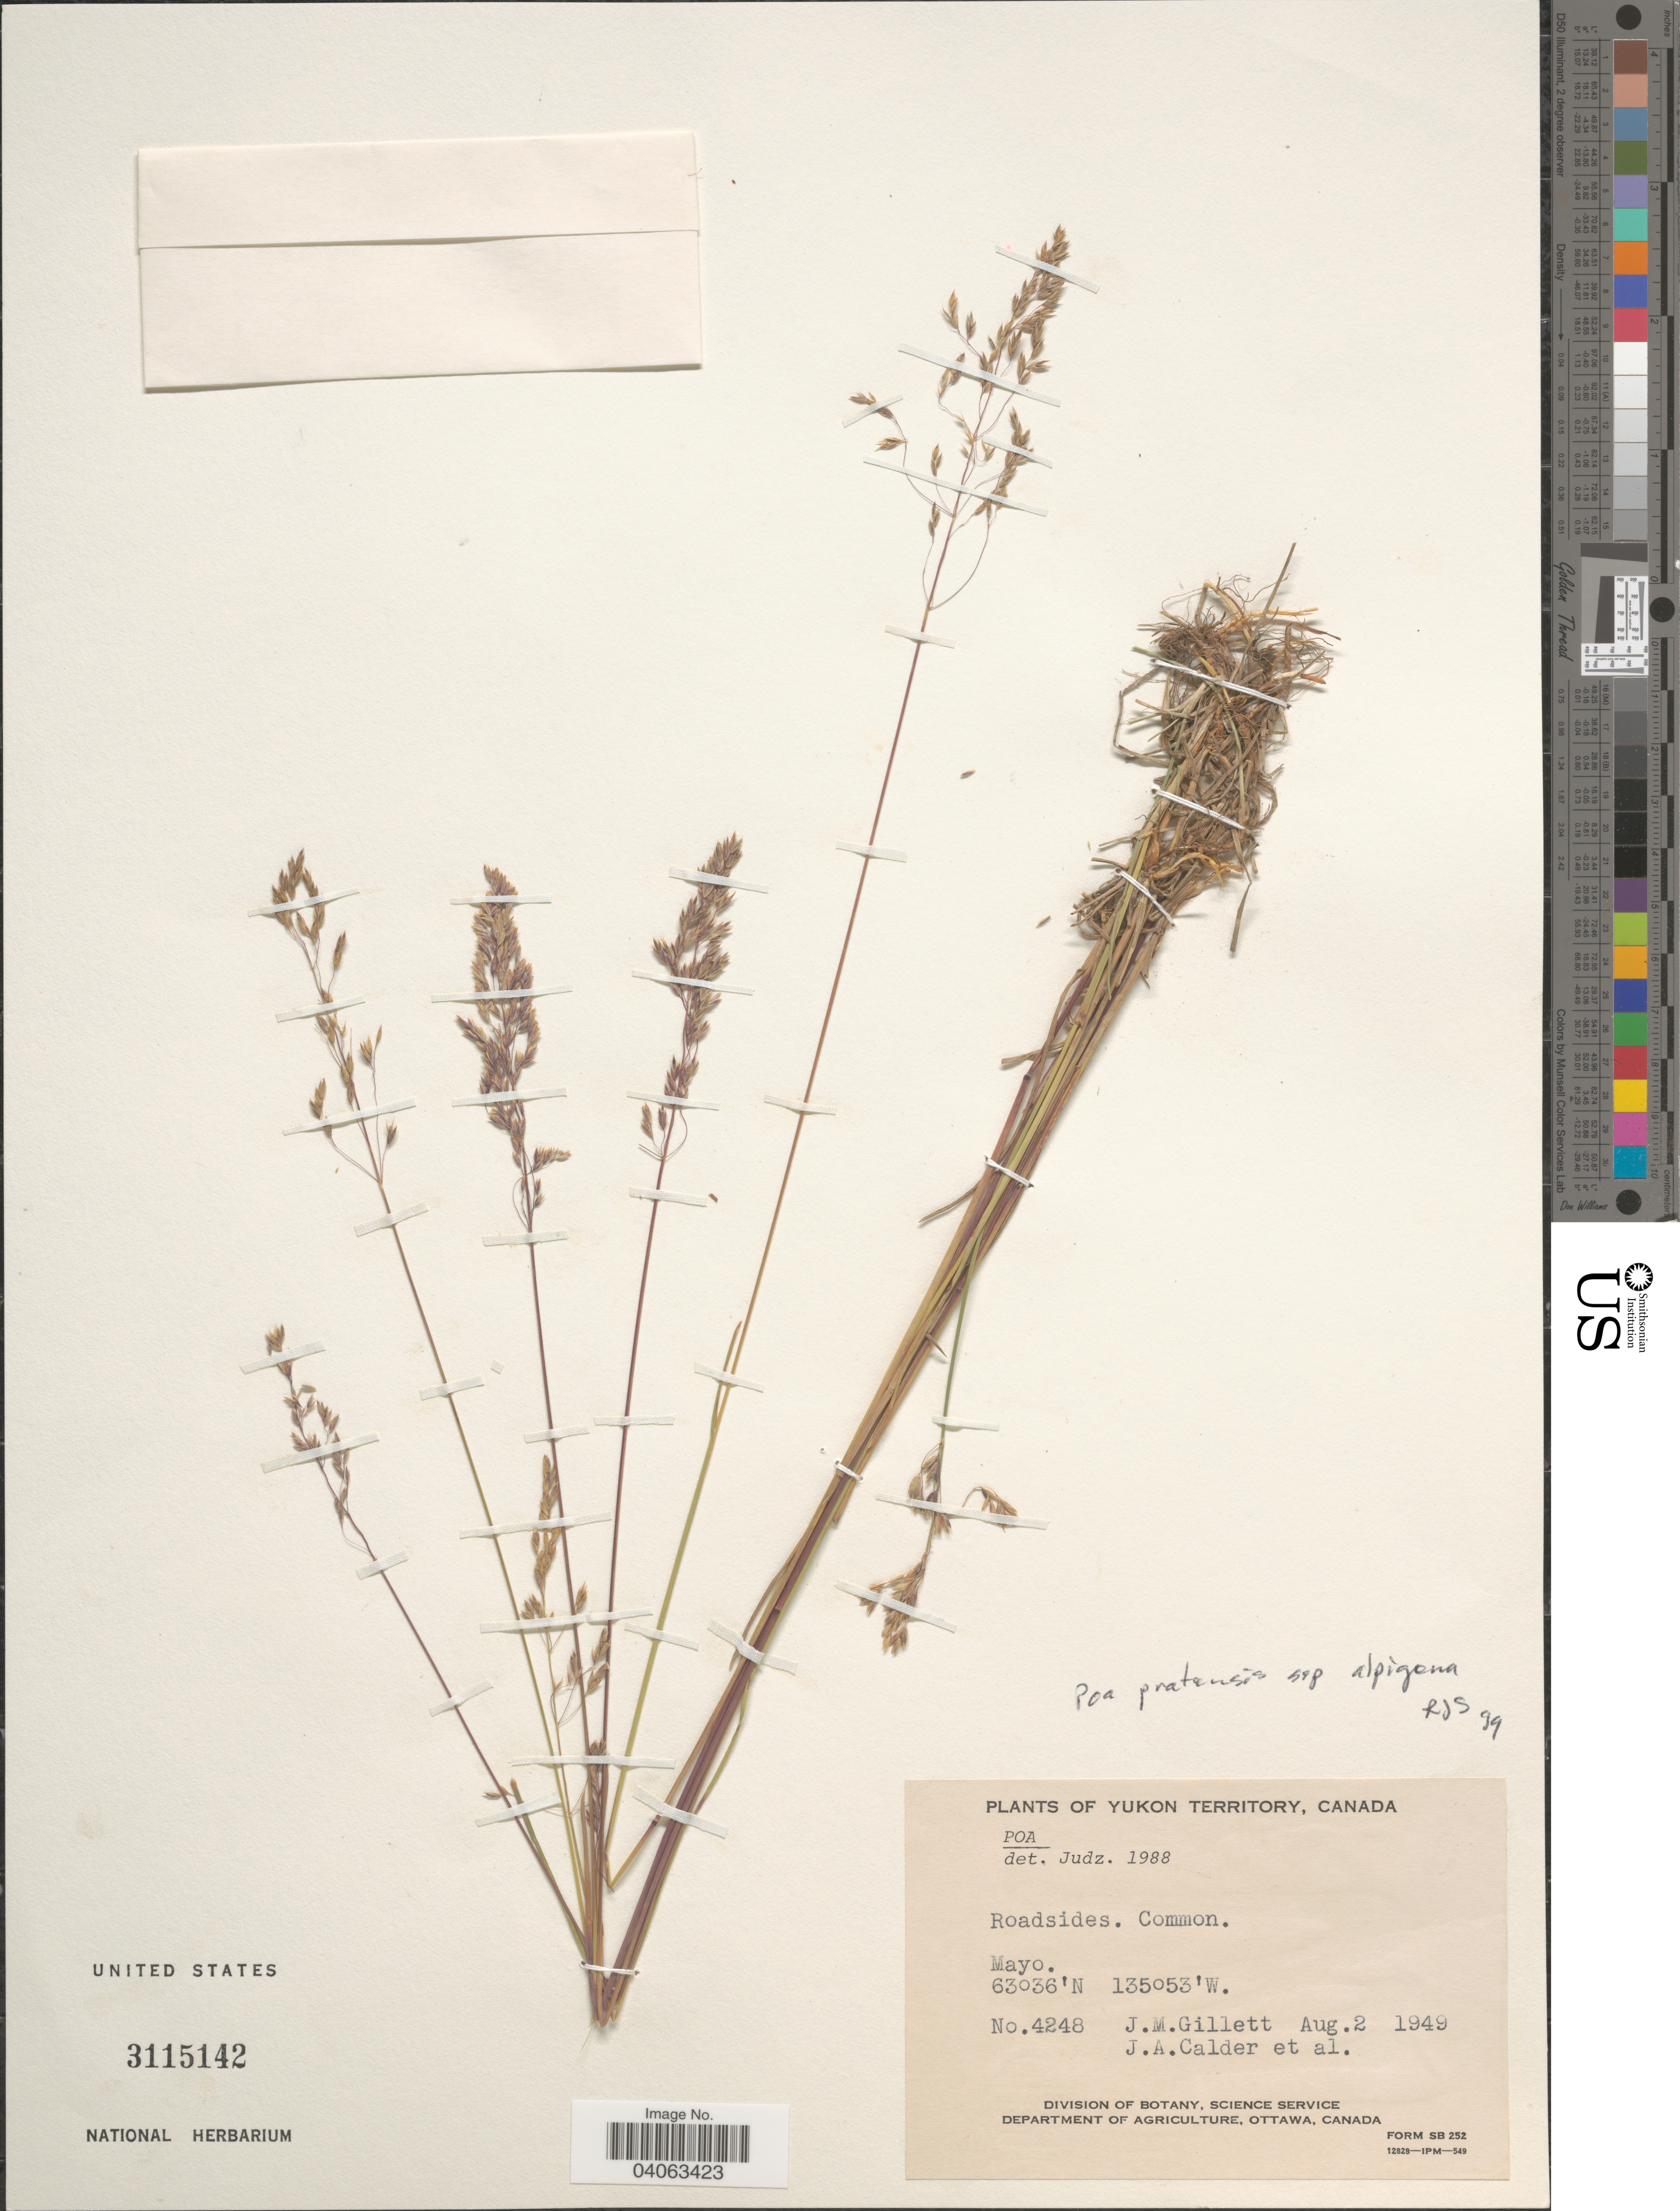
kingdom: Plantae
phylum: Tracheophyta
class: Liliopsida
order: Poales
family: Poaceae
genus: Poa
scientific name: Poa pratensis subsp. alpigena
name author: (Lindm.) Hiitonen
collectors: J. M. Gillett, J. A. Calder & et al.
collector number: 4248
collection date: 1949-08-02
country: Canada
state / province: Yukon Territory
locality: Mayo.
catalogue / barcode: US 3115142